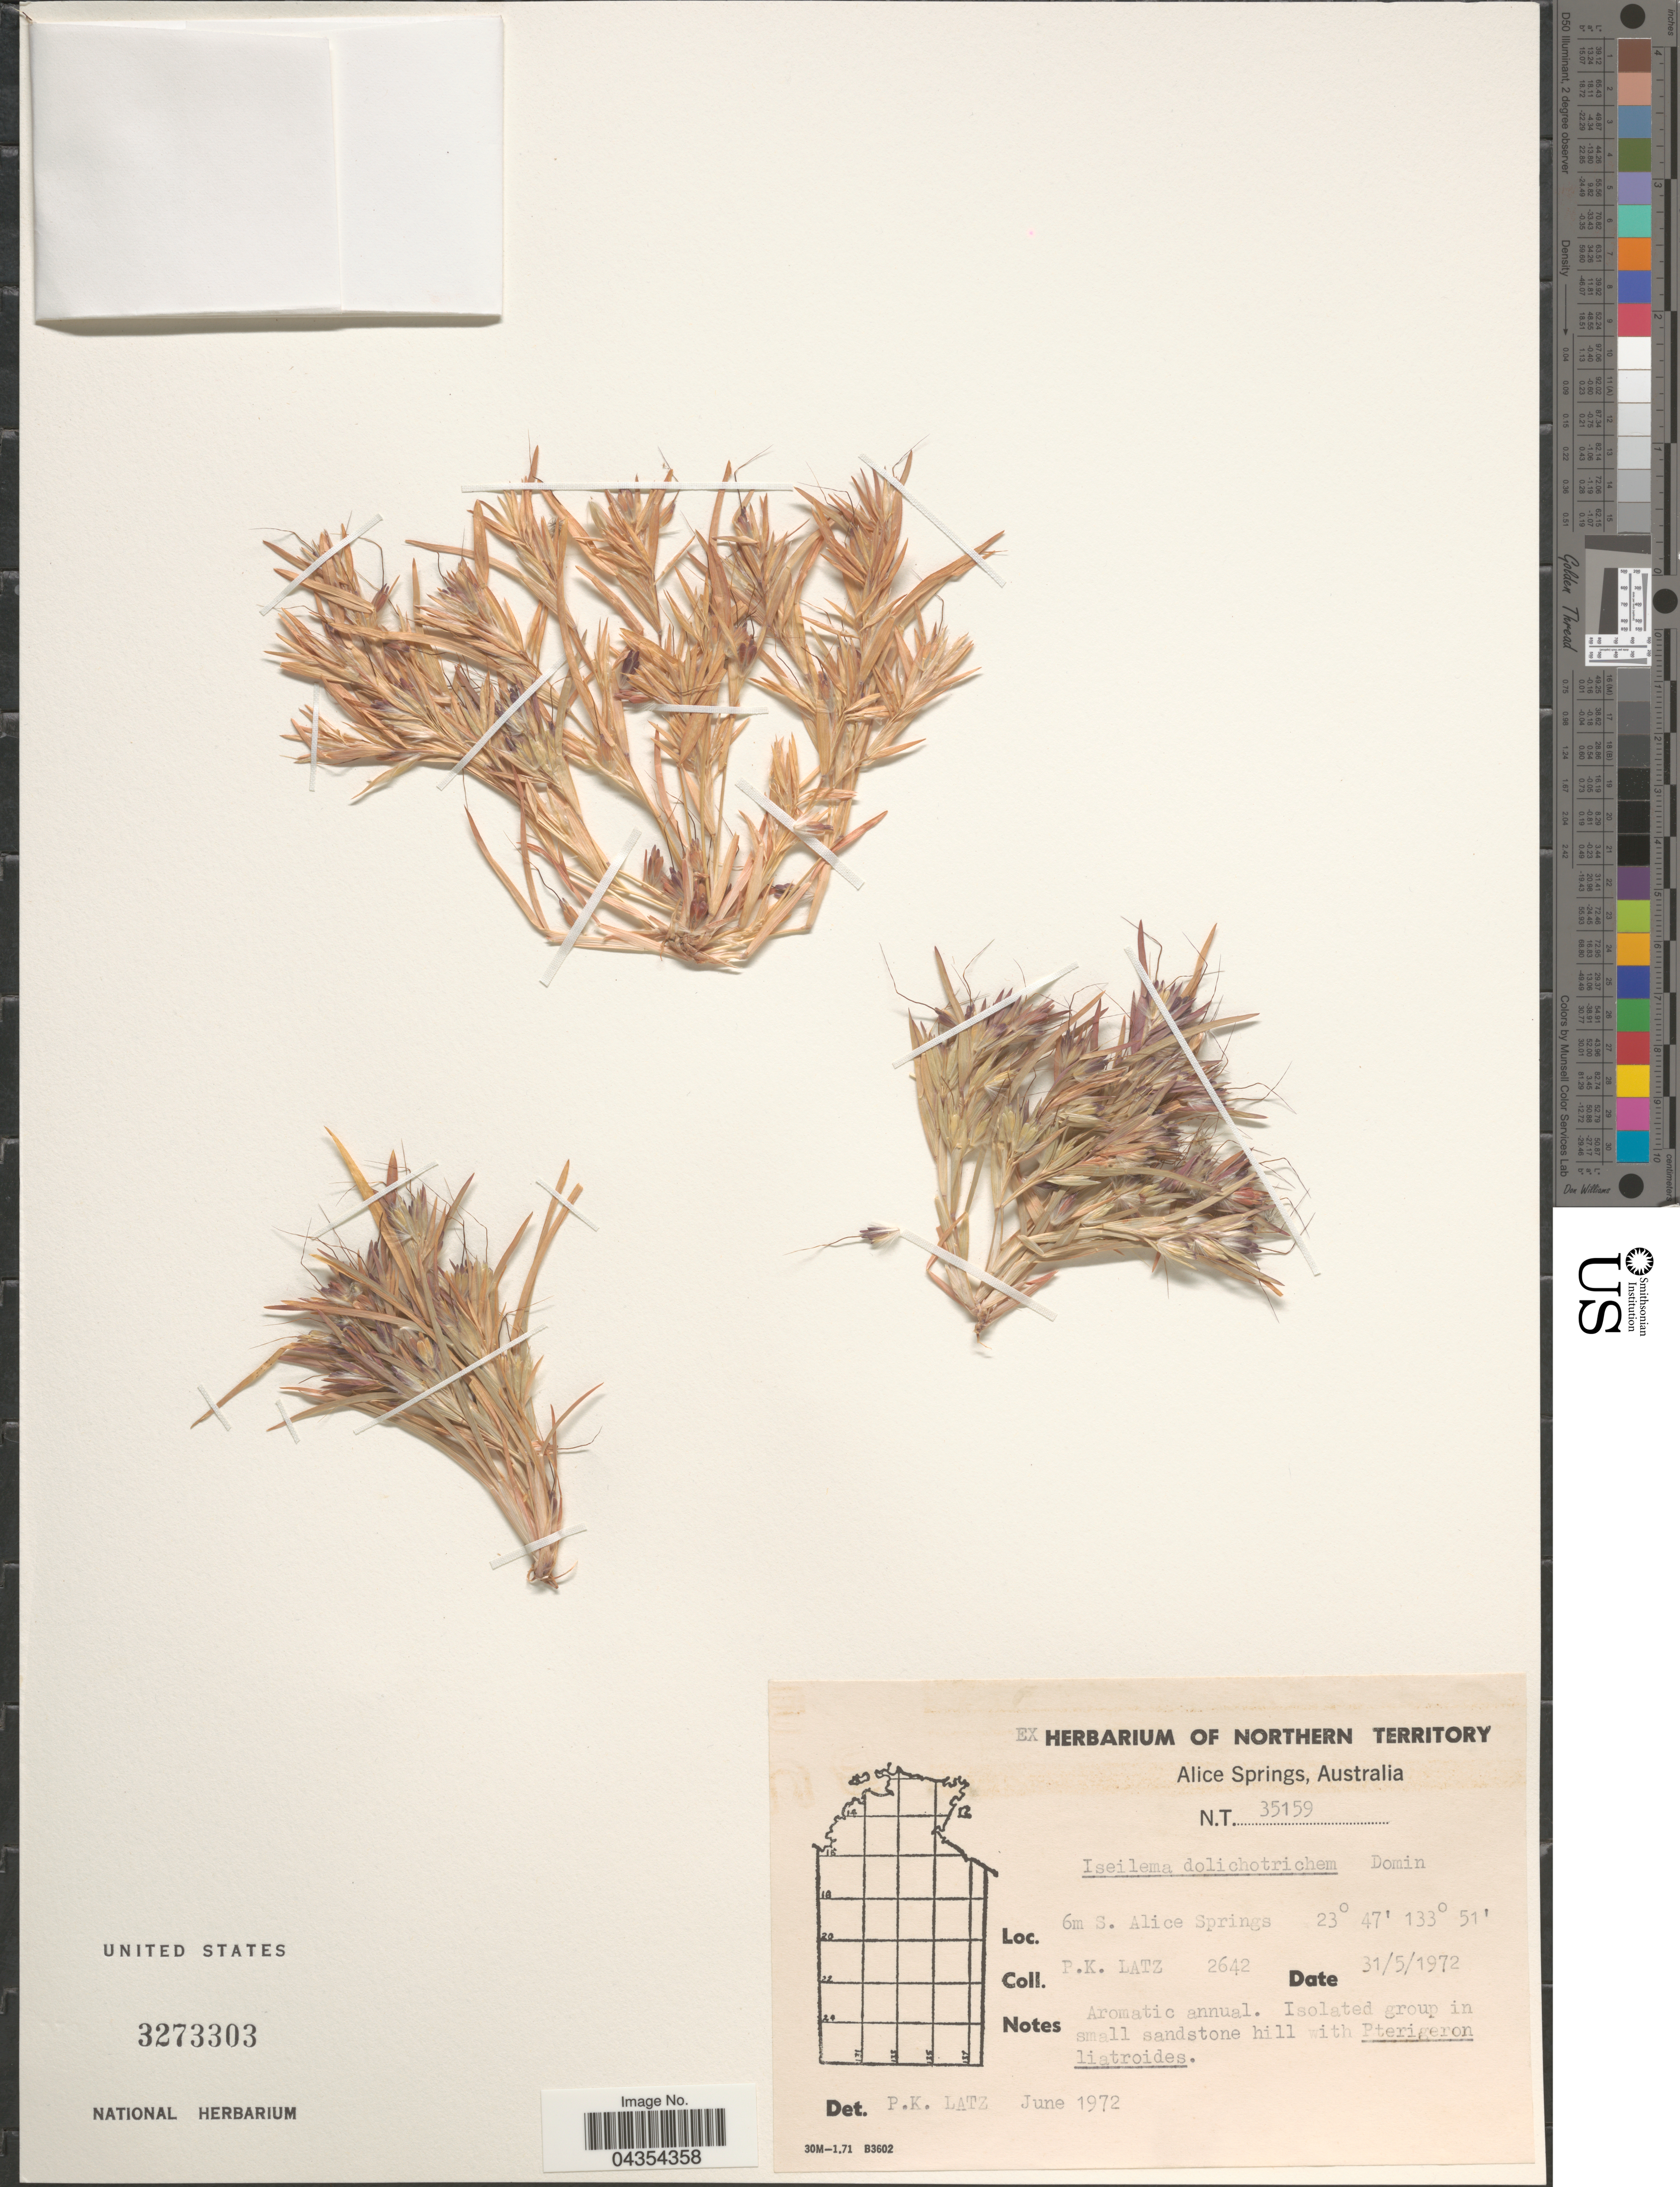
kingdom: Plantae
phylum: Tracheophyta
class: Liliopsida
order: Poales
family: Poaceae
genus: Iseilema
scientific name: Iseilema dolichotrichum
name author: C. E. Hubb.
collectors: P. Latz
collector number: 2642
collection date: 1972-05-31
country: Australia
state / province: Northern Territory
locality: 6m S. Alice Springs.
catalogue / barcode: US 3273303